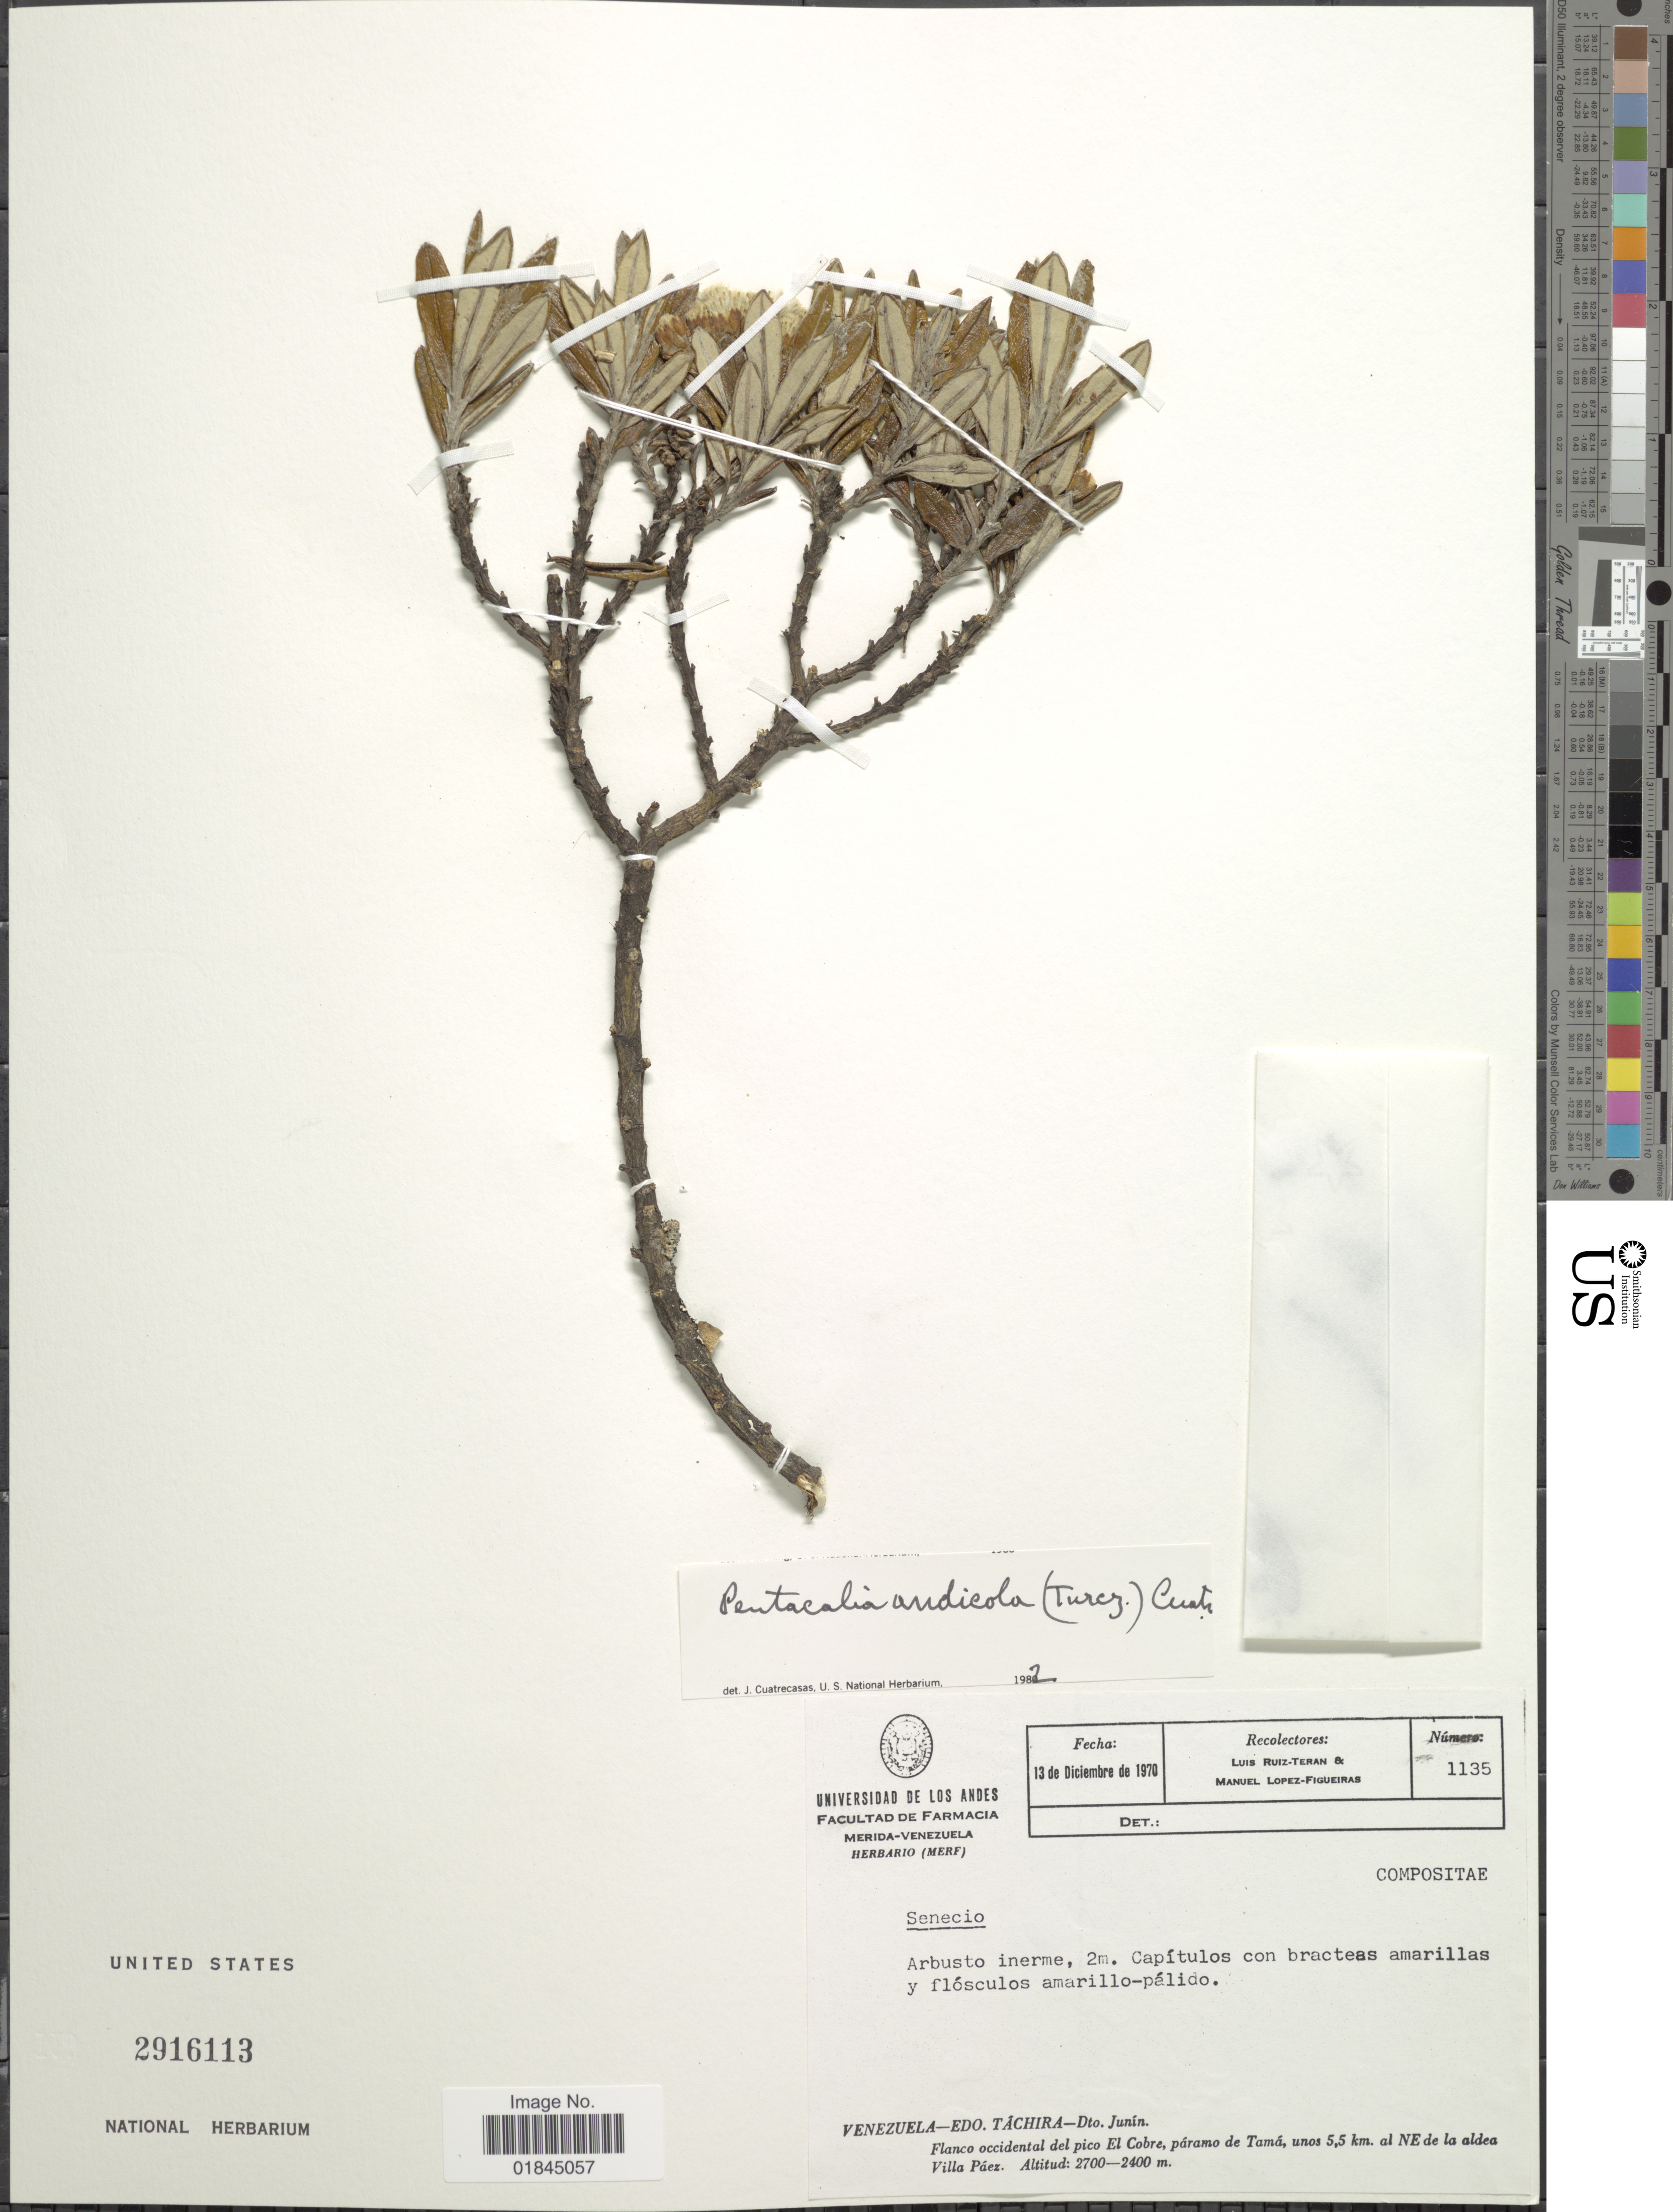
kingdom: Plantae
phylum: Tracheophyta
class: Magnoliopsida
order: Asterales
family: Asteraceae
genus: Pentacalia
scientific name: Pentacalia andicola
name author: (Turcz.) Cuatrec.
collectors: L. Teran & M. López Figueiras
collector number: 1135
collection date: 1970-12-13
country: Venezuela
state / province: Tachira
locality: Dto. Junin. Flanco occidental del pico El Cobre, paramo de Tama, unos 5.5 km al NE de la aldea Villa Paez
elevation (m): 2400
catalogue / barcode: US 2916113